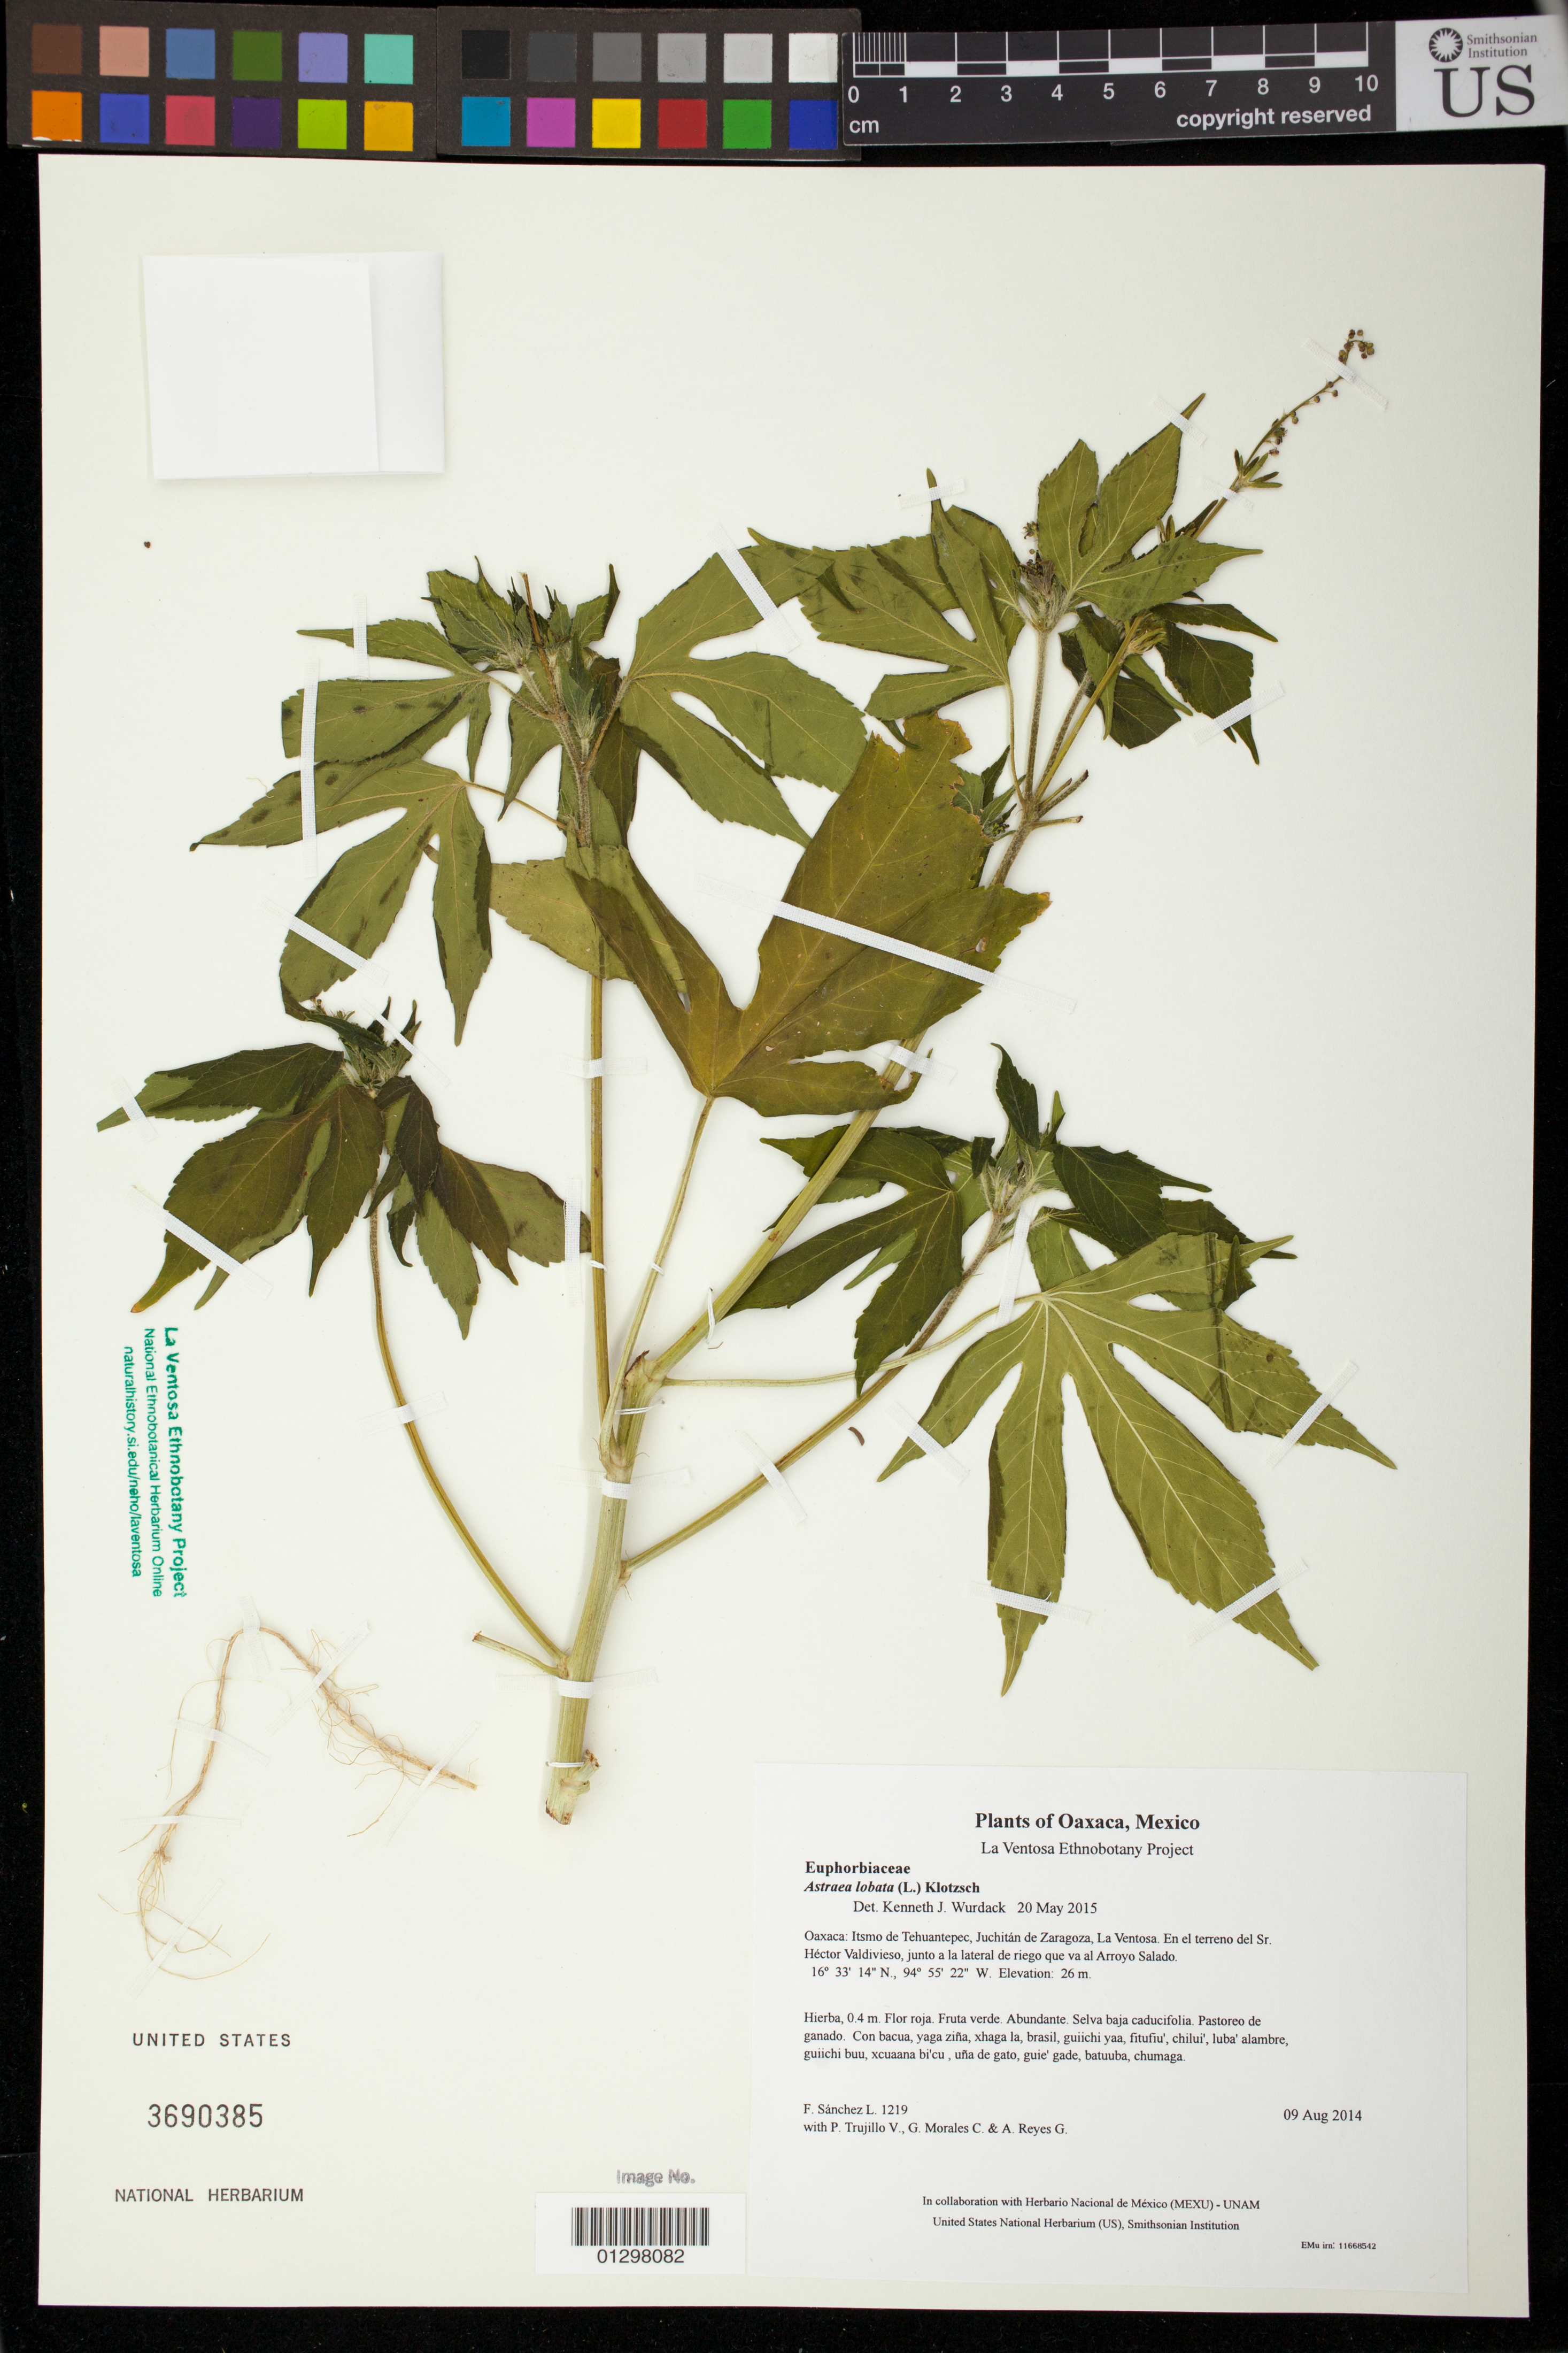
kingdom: Plantae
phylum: Tracheophyta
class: Magnoliopsida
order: Malpighiales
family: Euphorbiaceae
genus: Croton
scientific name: Croton lobatus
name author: L.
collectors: F. Sánchez L., P. Trujillo V., G. Morales C. & A. Reyes G.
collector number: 1219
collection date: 2014-08-09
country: Mexico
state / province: Oaxaca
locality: Itsmo de Tehuantepec, Juchitán de Zaragoza, La Ventosa. En el terreno del Sr. Héctor Valdivieso, junto a la lateral de riego que va al Arroyo Salado.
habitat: Selva baja caducifolia. Pastoreo de ganado.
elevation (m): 26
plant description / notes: JEBOT, MEXU, SERO, US; Guixi bandaga. 0.4 m. Guie' naxiña'. Cuaananaxhi naga'. Stale.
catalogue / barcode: US 3690385